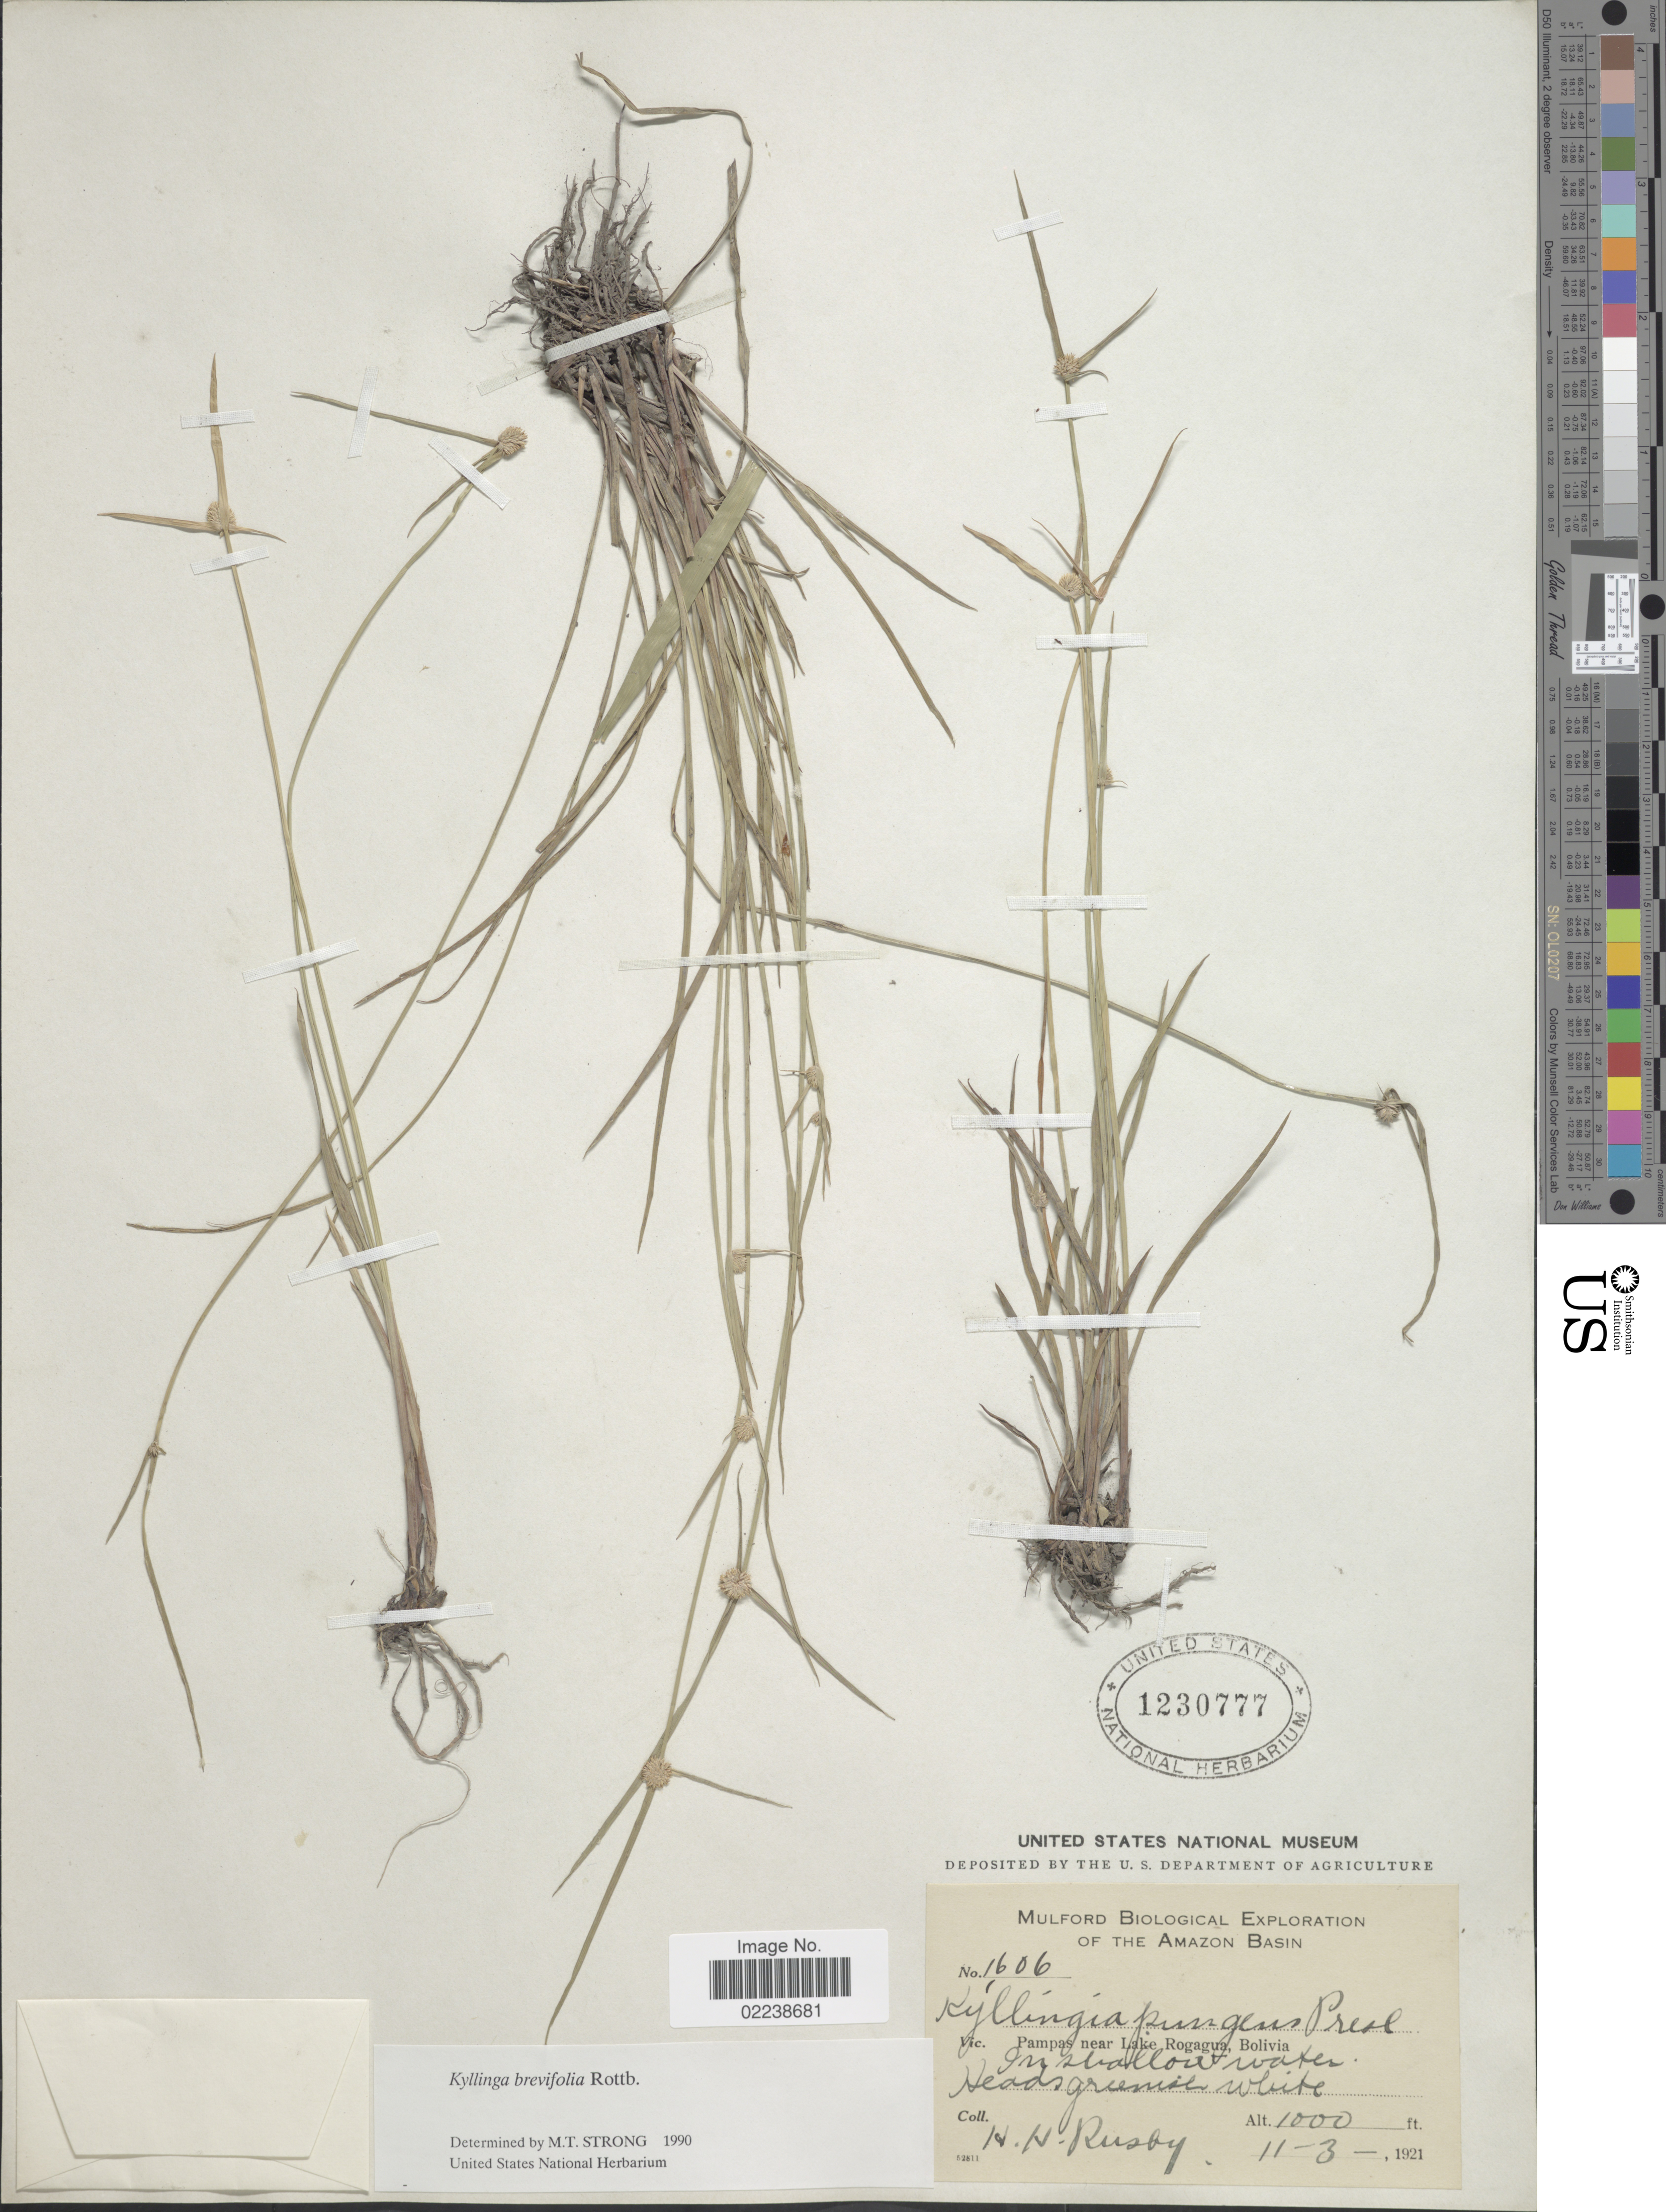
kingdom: Plantae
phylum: Tracheophyta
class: Liliopsida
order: Poales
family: Cyperaceae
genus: Cyperus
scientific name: Cyperus brevifolius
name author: (Rottb.) Hassk.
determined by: Strong, M. T., (US), Smithsonian Institution - National Museum of Natural History (UNITED STATES)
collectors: H. H. Rusby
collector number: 1606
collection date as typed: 11-3-1921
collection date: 1921-11-03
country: Bolivia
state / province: Beni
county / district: José Ballivián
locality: Pampas near Lake Rogagua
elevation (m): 305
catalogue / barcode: US 1230777